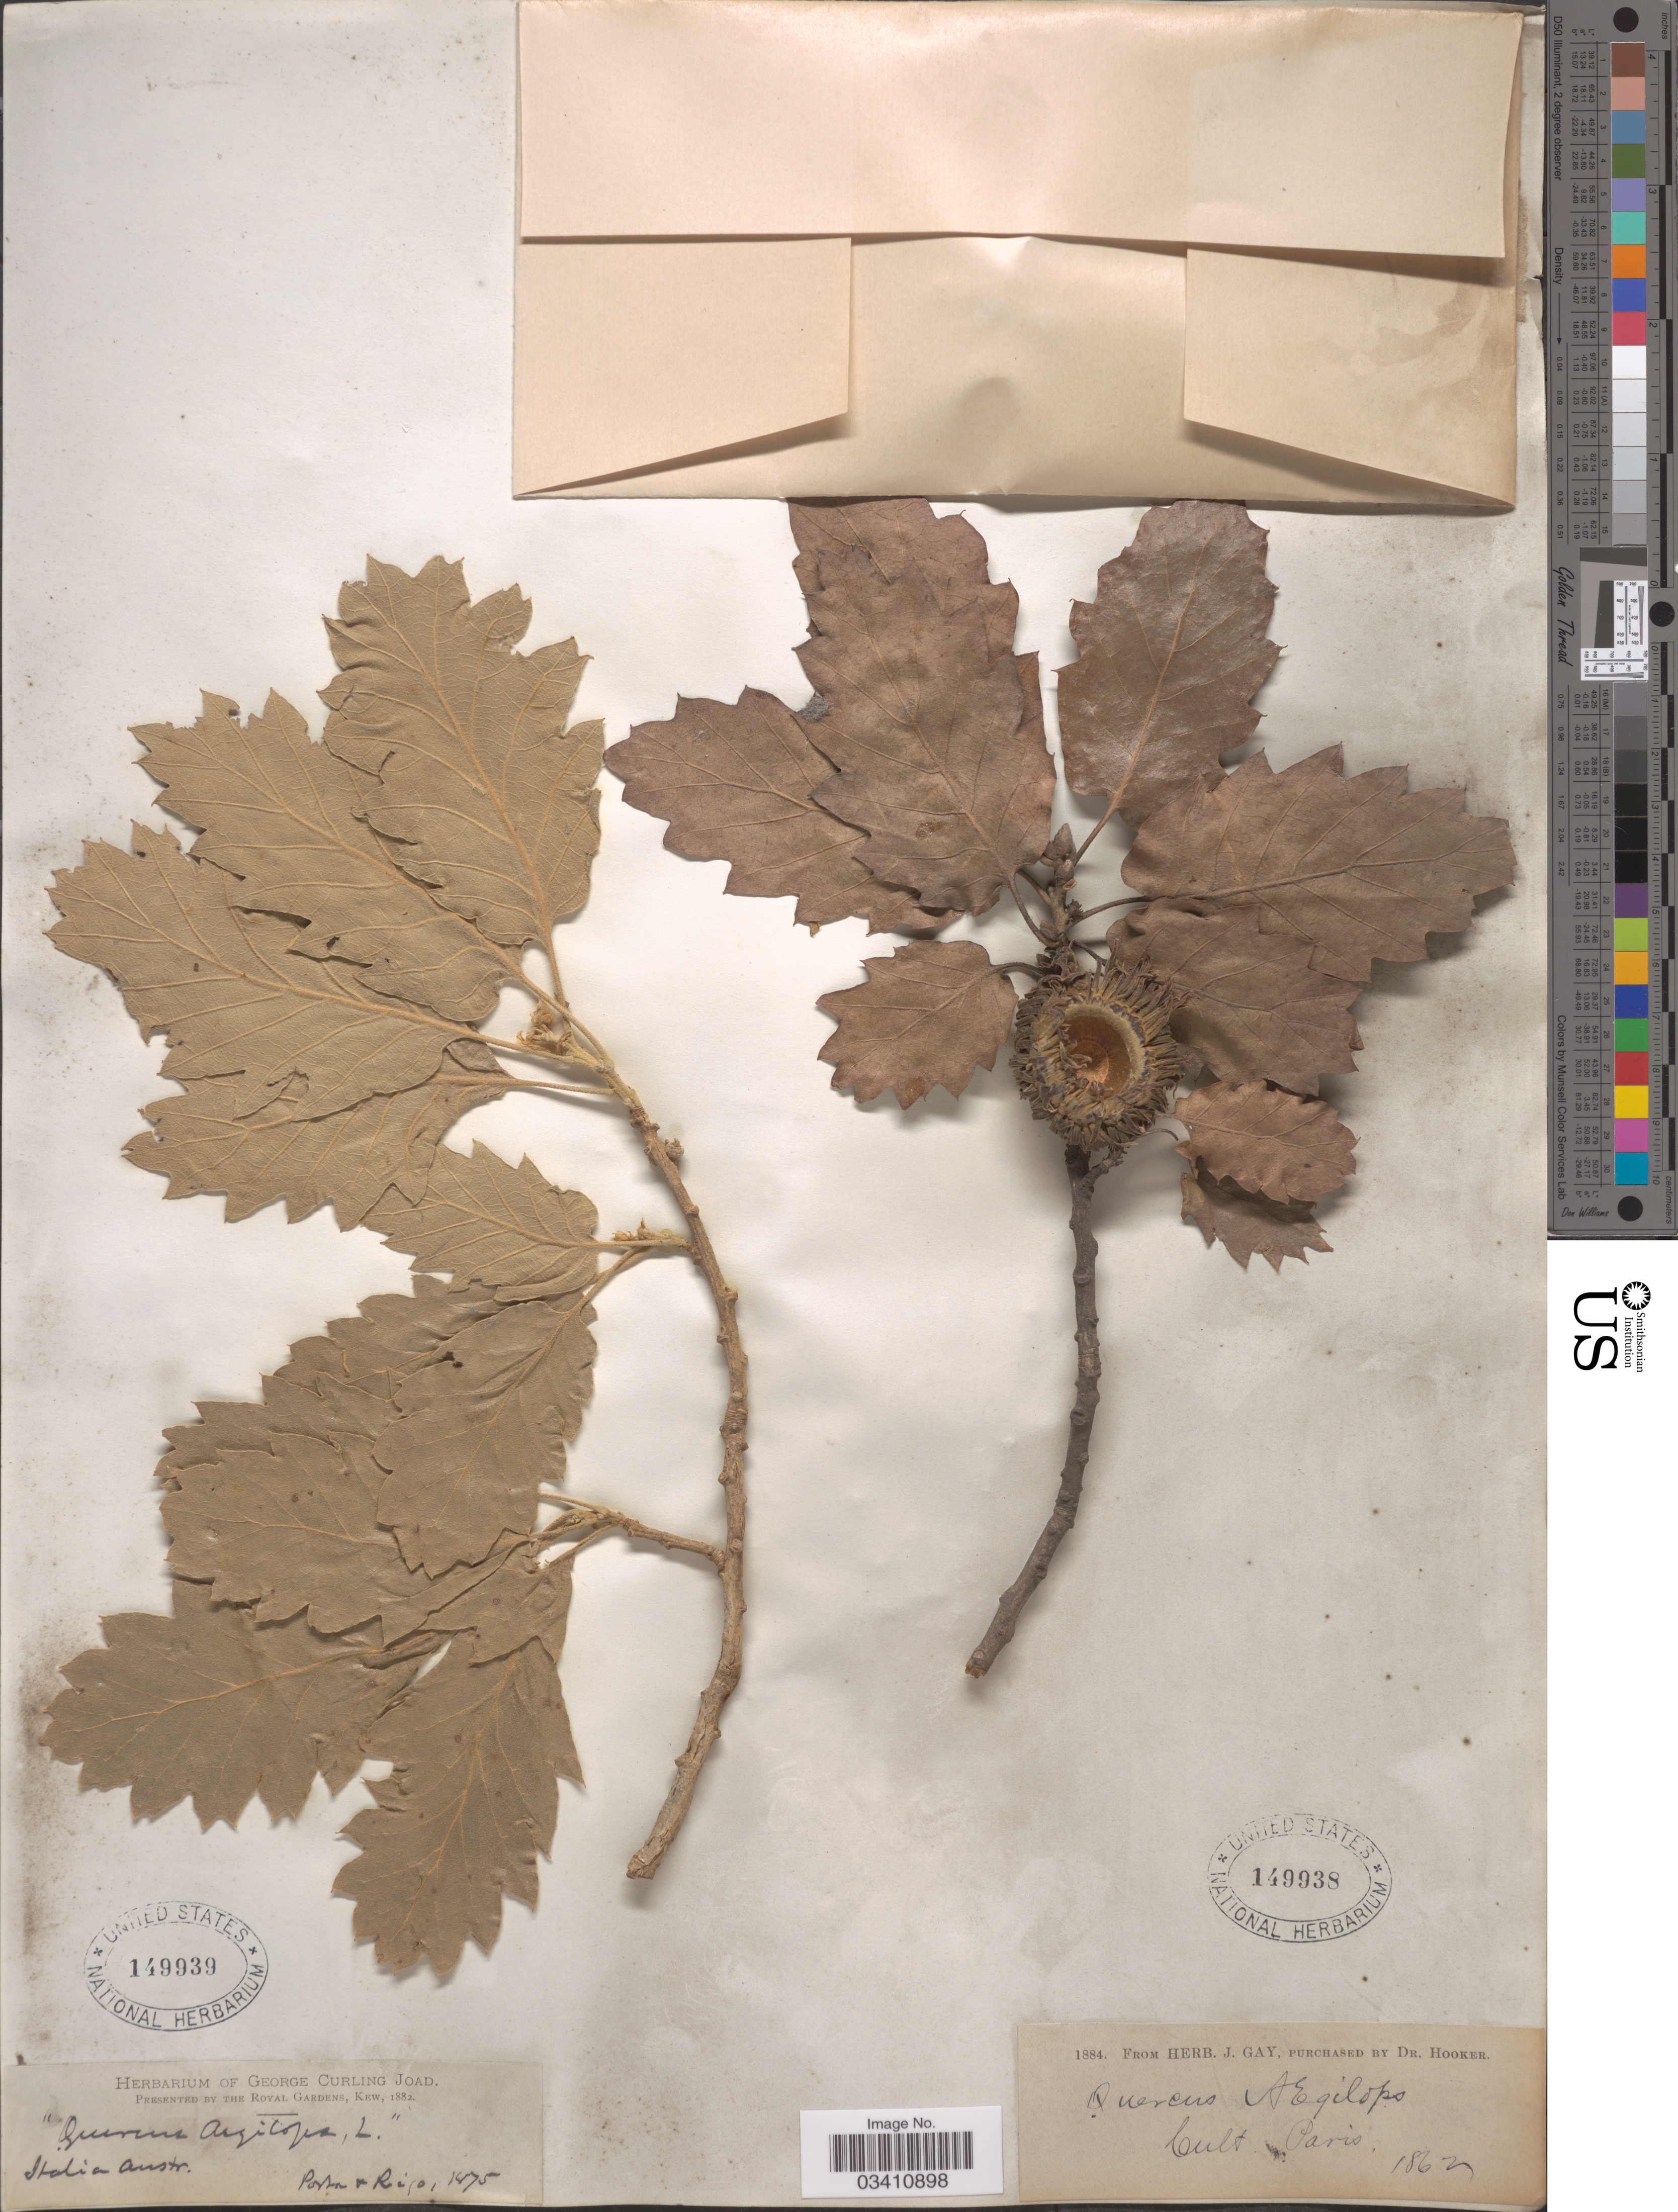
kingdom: Plantae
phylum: Tracheophyta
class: Magnoliopsida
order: Fagales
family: Fagaceae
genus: Quercus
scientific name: Quercus aegilops L., nom. illeg.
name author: L.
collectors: ex herb. J. Gay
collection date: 1862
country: France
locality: Paris.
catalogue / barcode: US 149938-2